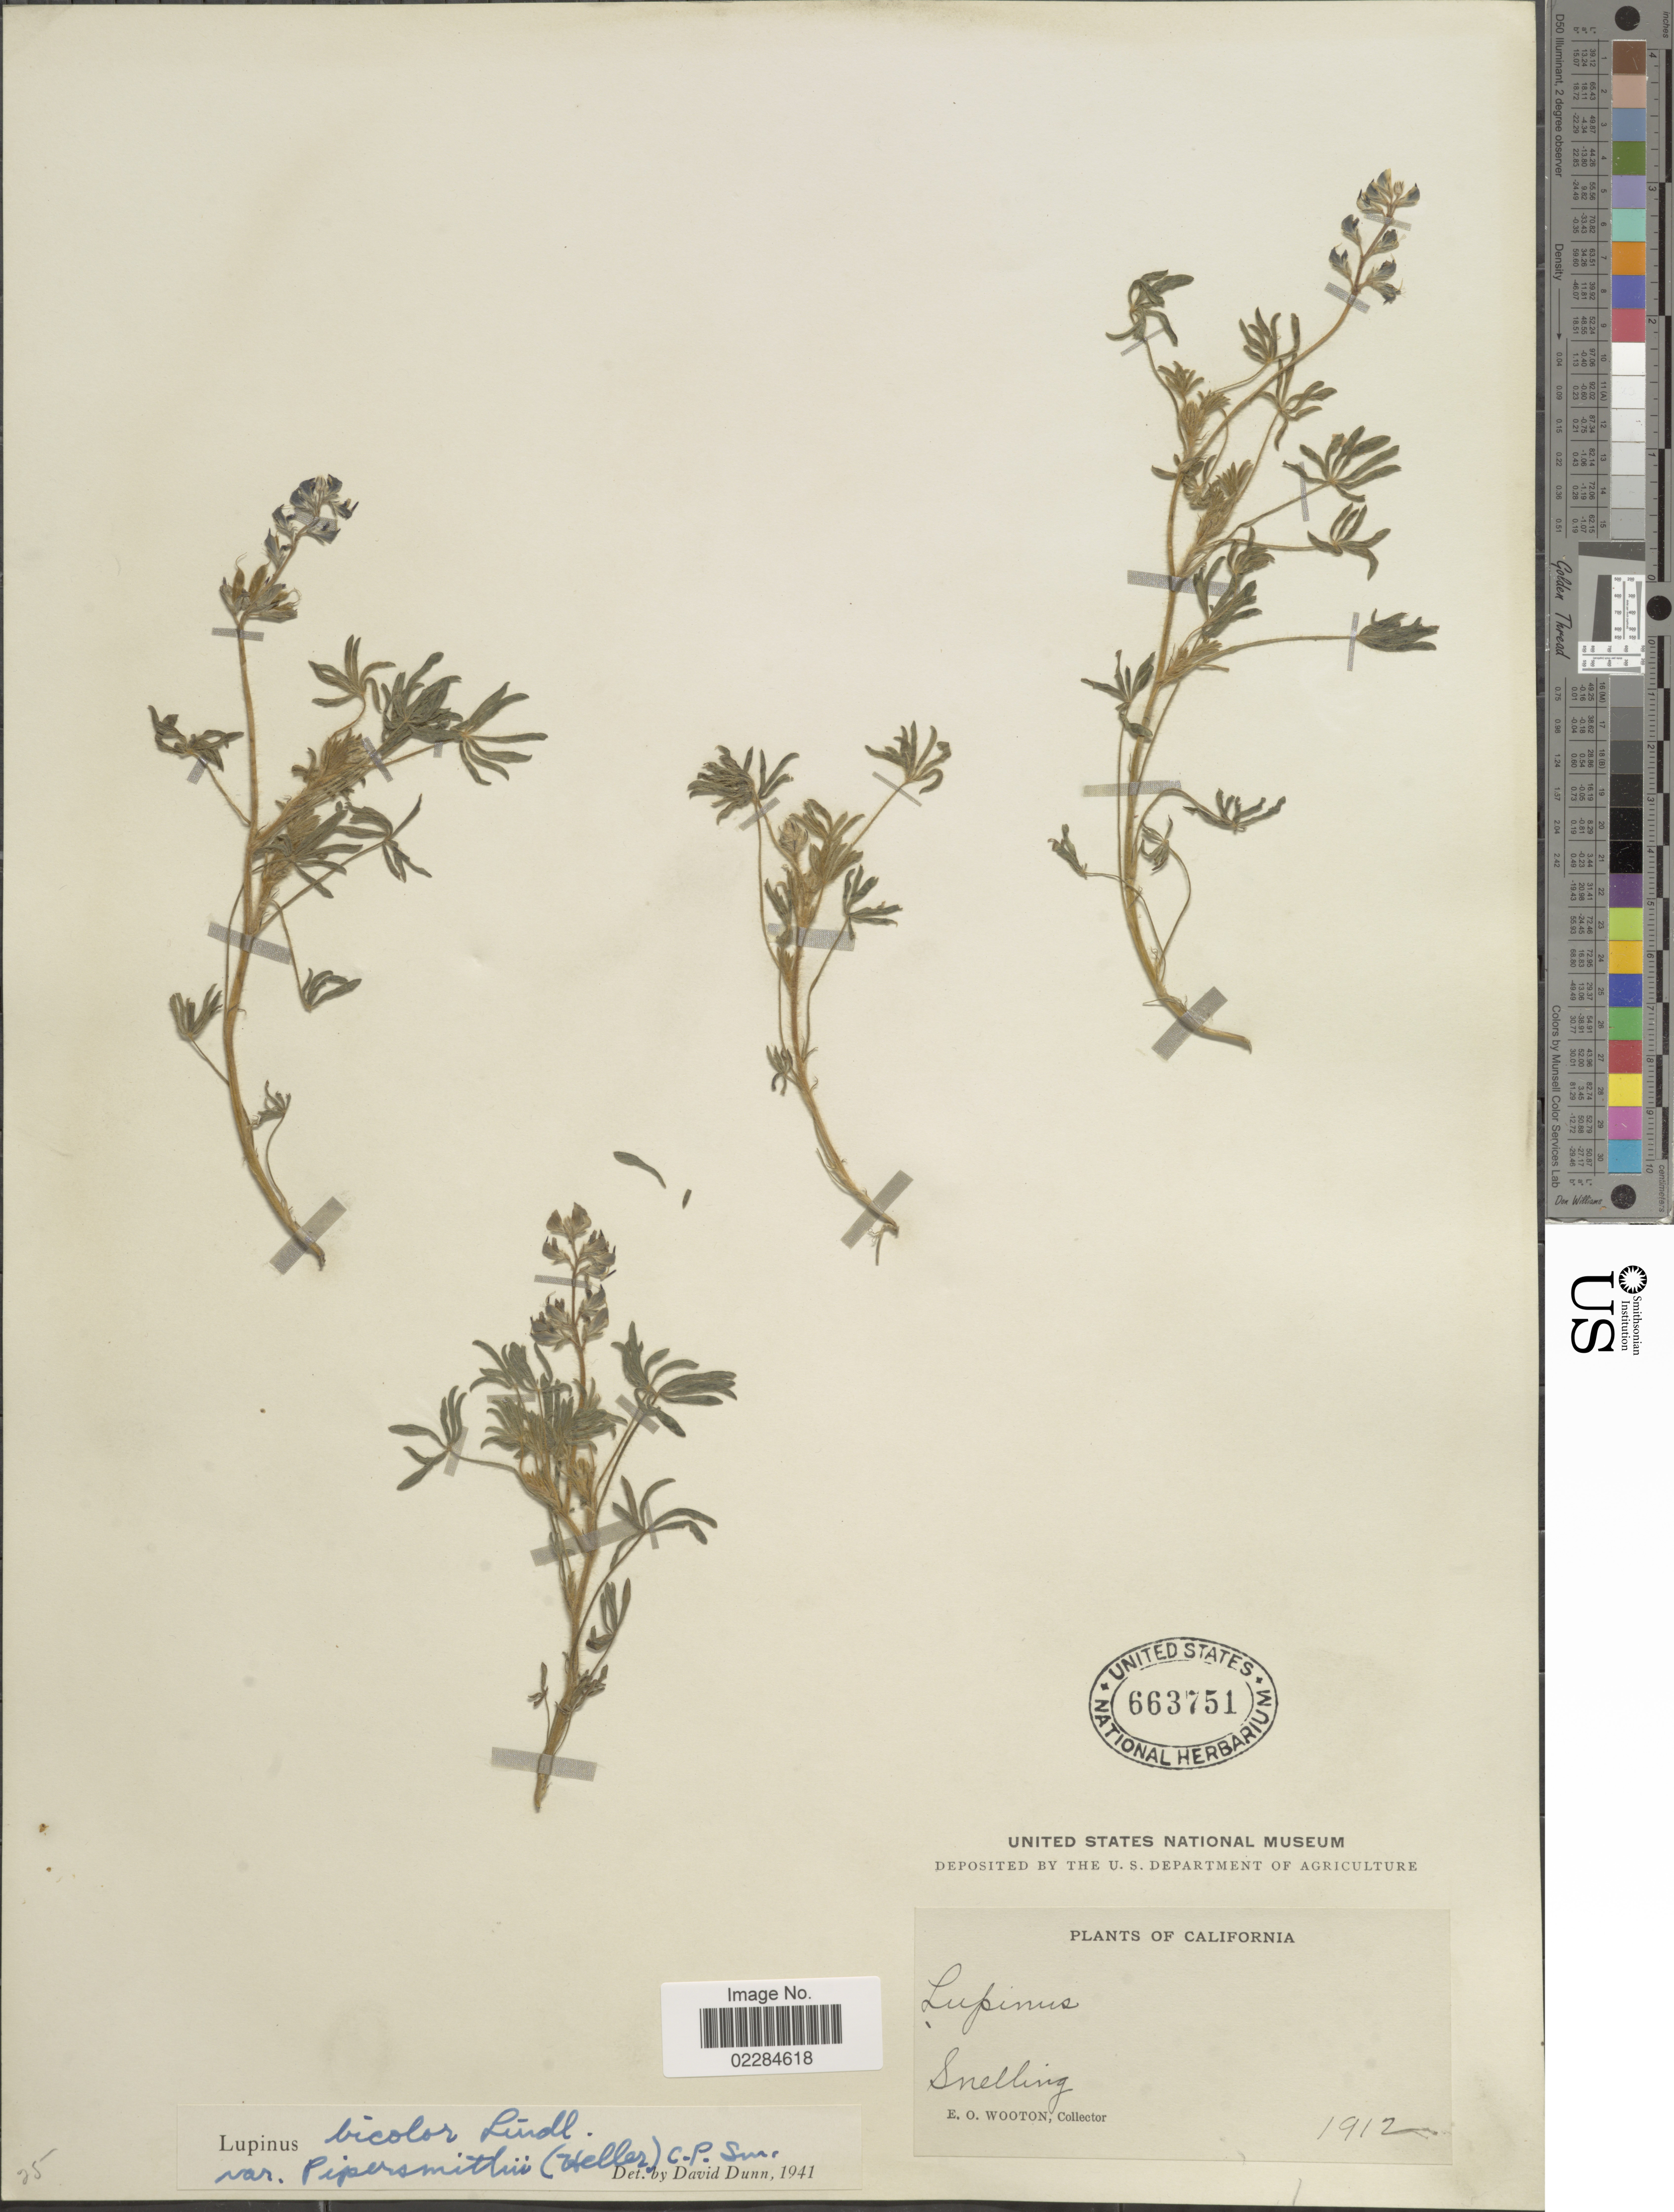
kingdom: Plantae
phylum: Tracheophyta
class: Magnoliopsida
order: Fabales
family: Fabaceae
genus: Lupinus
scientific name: Lupinus bicolor var. pipersmithii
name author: (A. Heller) C.P. Sm.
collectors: E. O. Wooton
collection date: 1912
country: United States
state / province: California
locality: Snelling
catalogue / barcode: US 663751